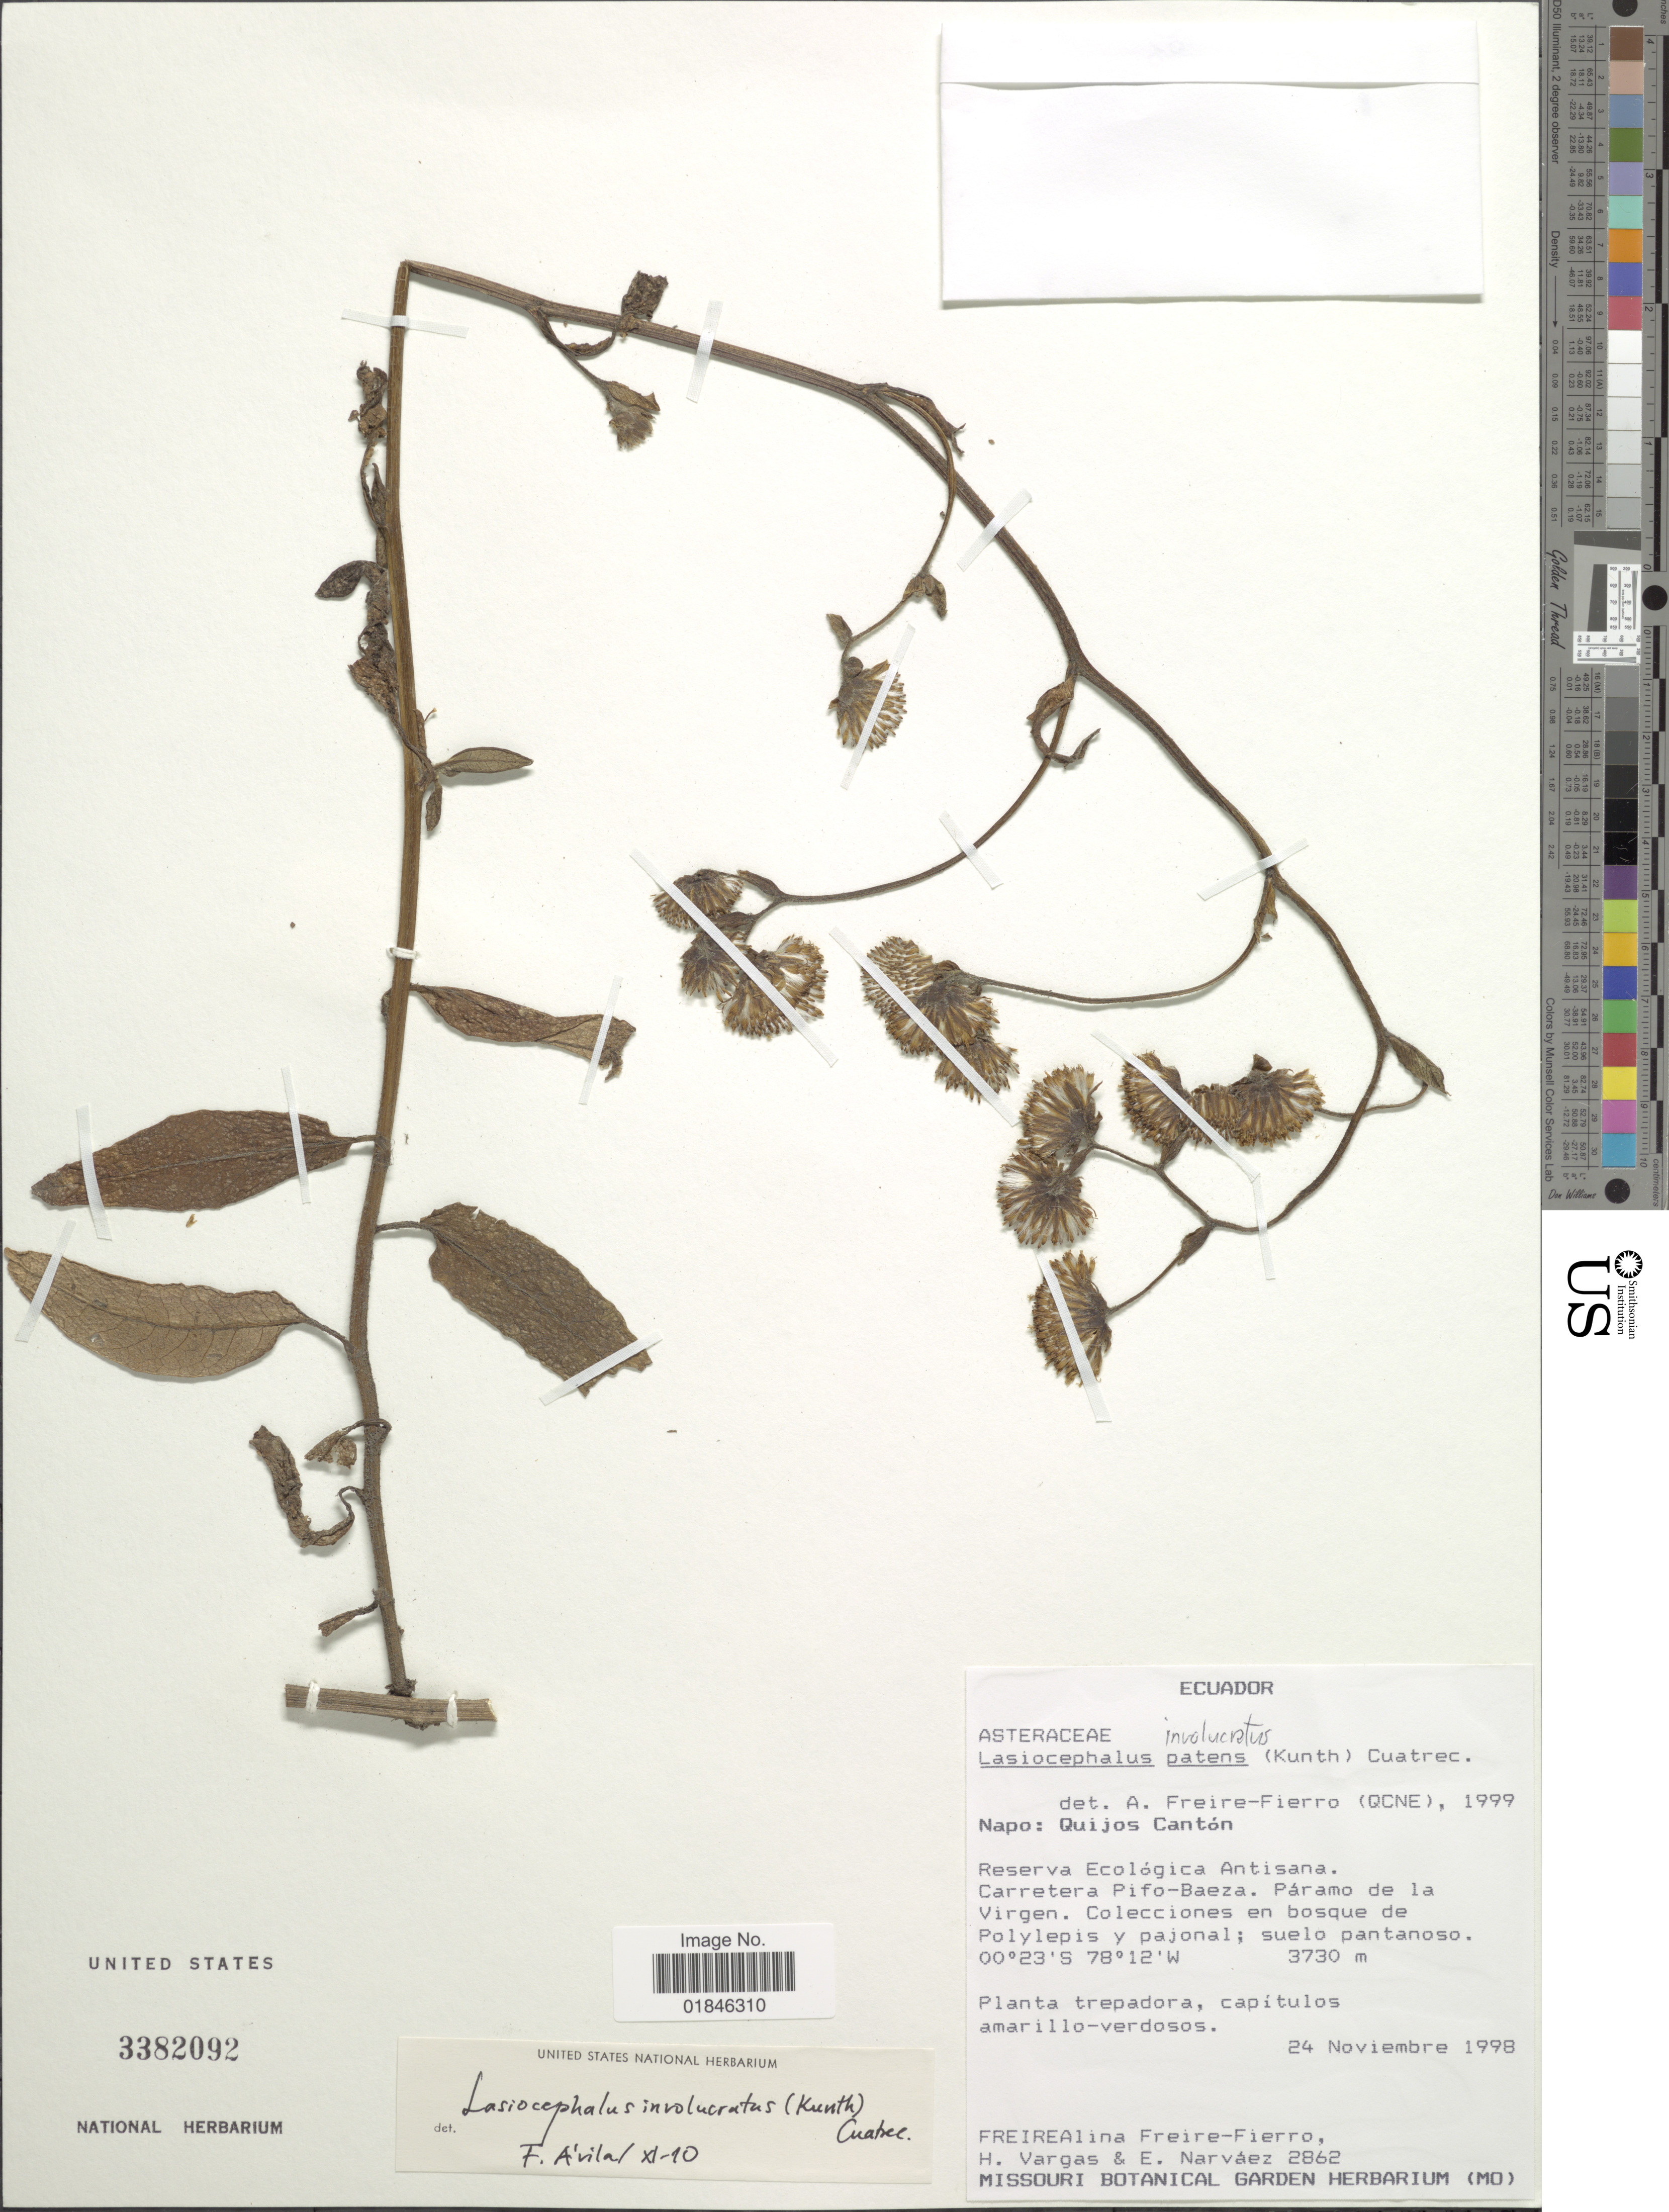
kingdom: Plantae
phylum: Tracheophyta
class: Magnoliopsida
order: Asterales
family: Asteraceae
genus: Senecio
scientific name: Senecio involucratus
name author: (Kunth) DC.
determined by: Salomon, Luciana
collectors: A. Freire-Fierro, H. Vargas & E. Narváez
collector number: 2862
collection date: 1998-11-24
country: Ecuador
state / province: Napo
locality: Napo: Quijos Cantón. Reserva Ecológica Antisana. Carretera Pifo-Baeza. Páramo de la Virgen. Colecciones en bosque de Polylepis y pajonal; suelo pantanoso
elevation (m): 3730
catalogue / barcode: US 3382092